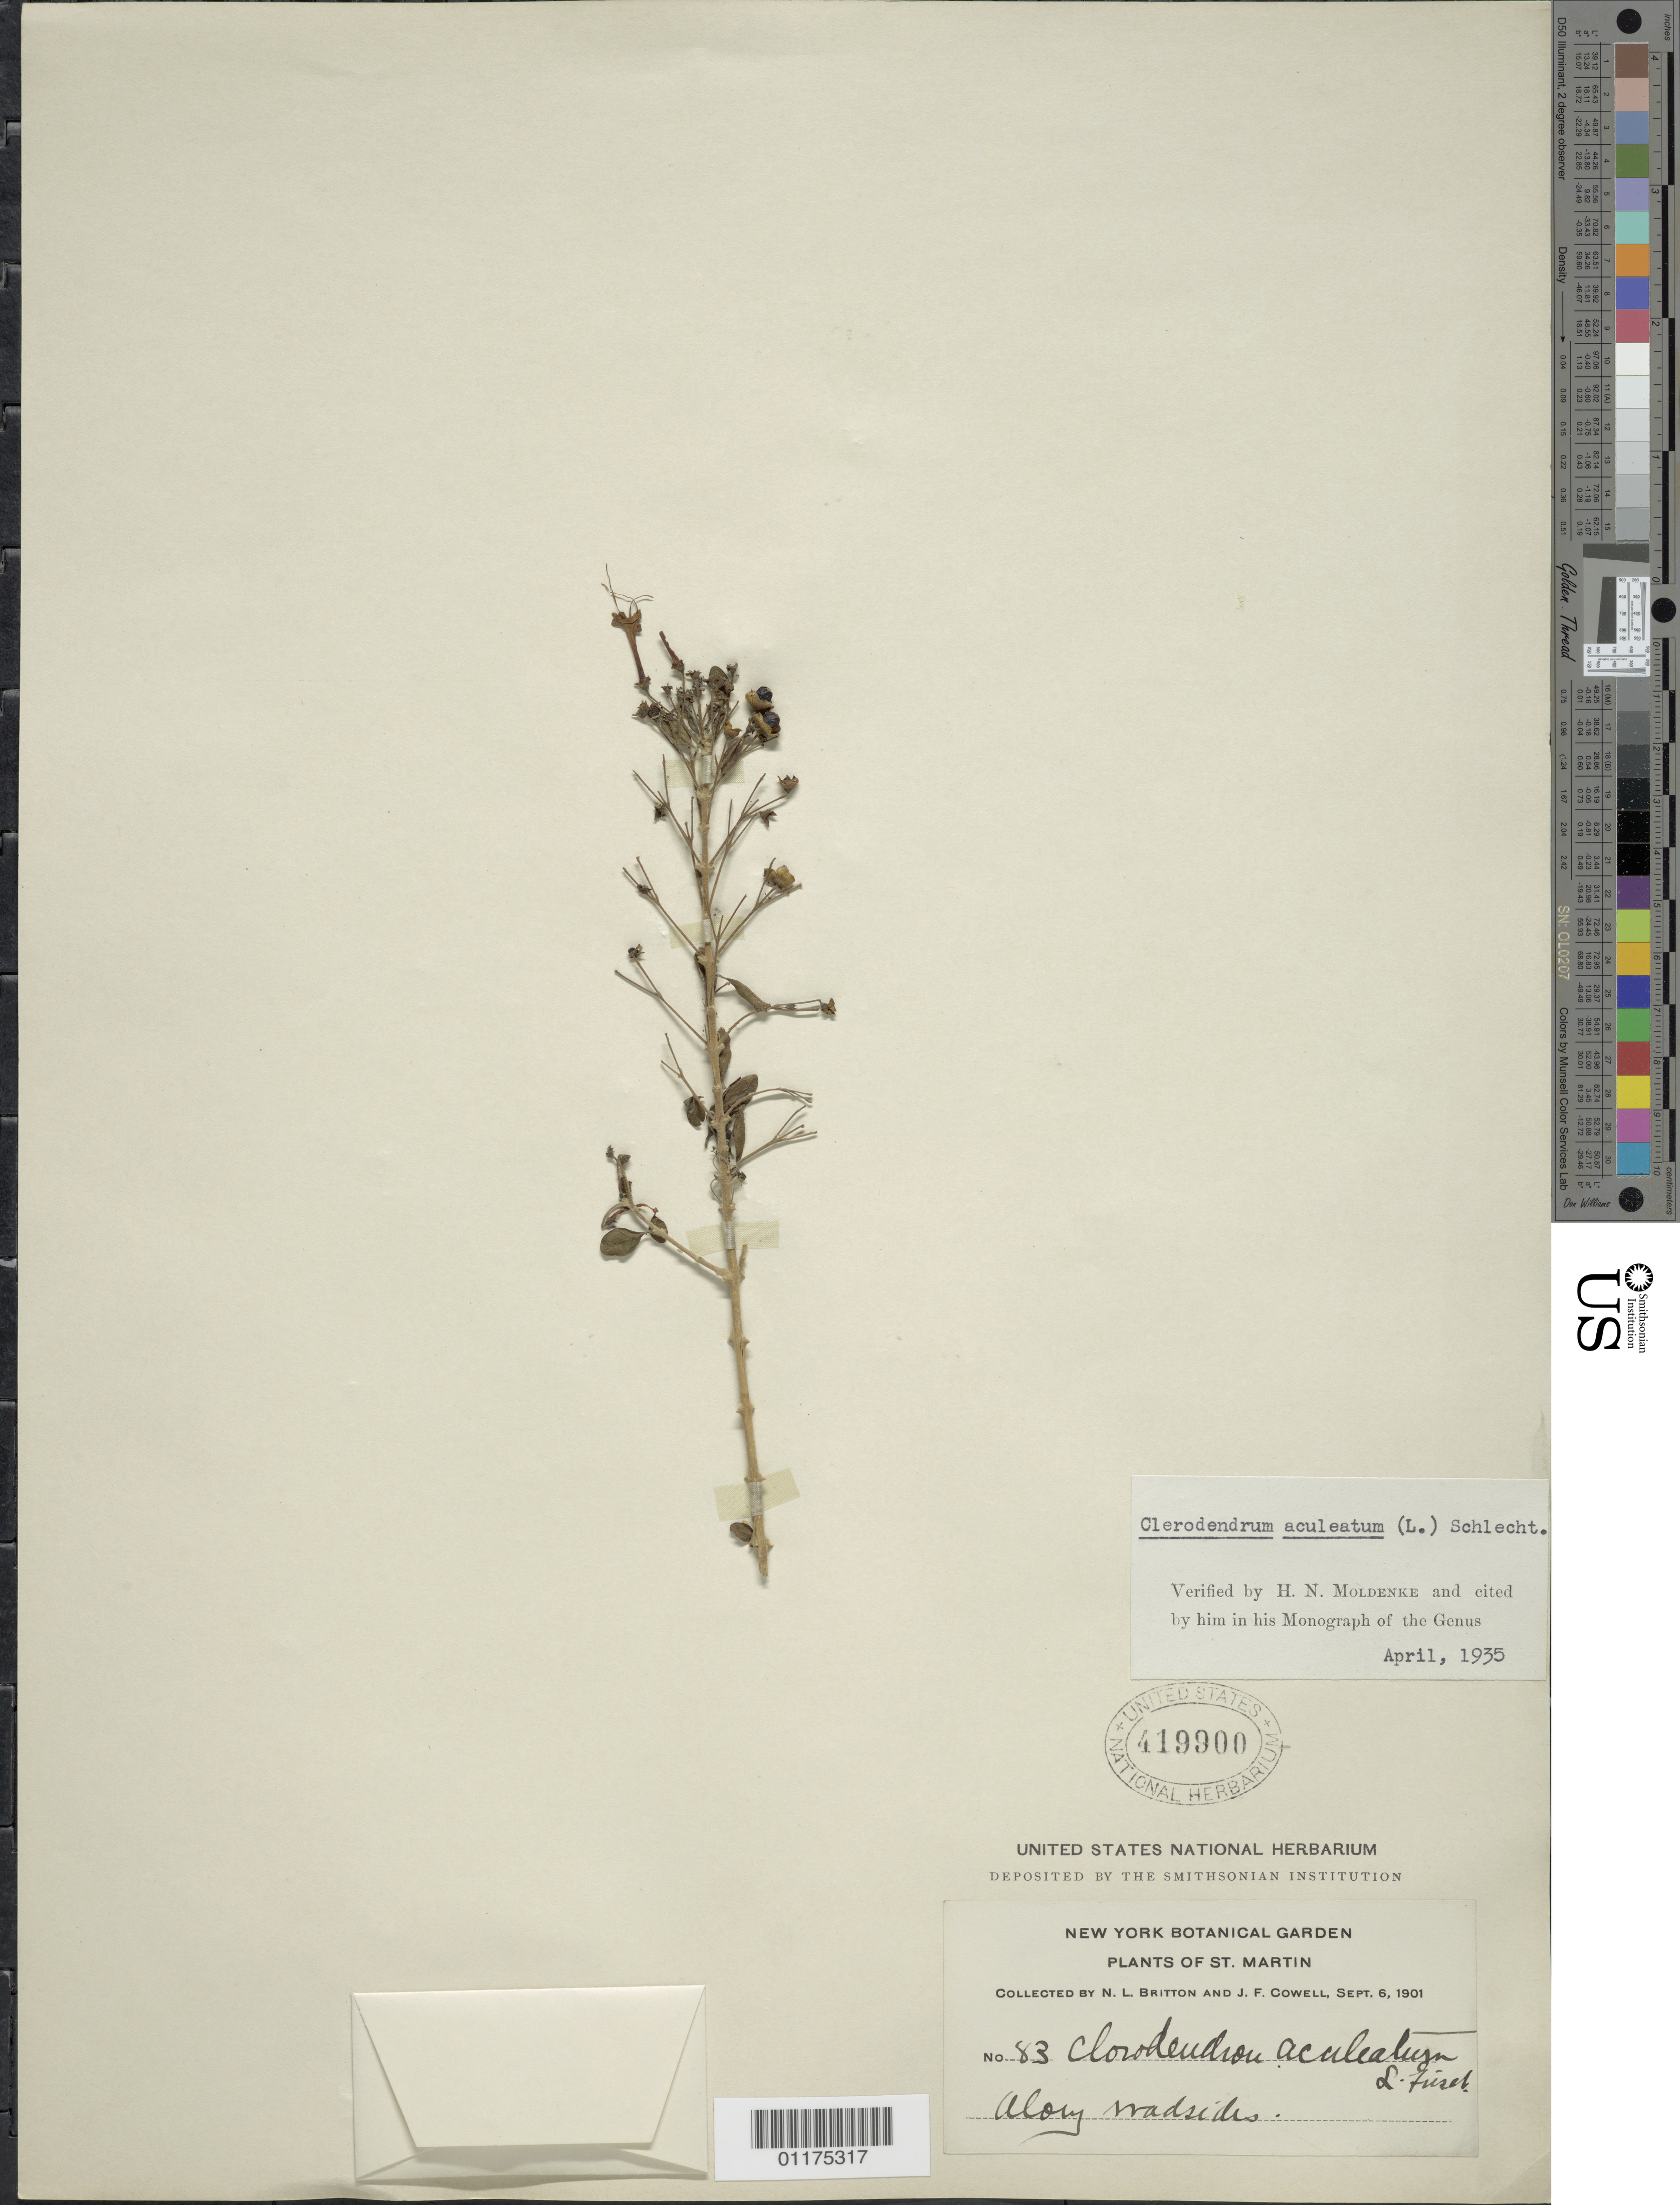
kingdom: Plantae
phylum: Tracheophyta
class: Magnoliopsida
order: Lamiales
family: Lamiaceae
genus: Clerodendrum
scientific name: Clerodendrum aculeatum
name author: (L.) Schltdl.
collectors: N. Britton & J. F. Cowell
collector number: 83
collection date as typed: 06 Sep 1901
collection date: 1901-09-06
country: Sint Maartin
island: St. Martin I.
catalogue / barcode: US 419900